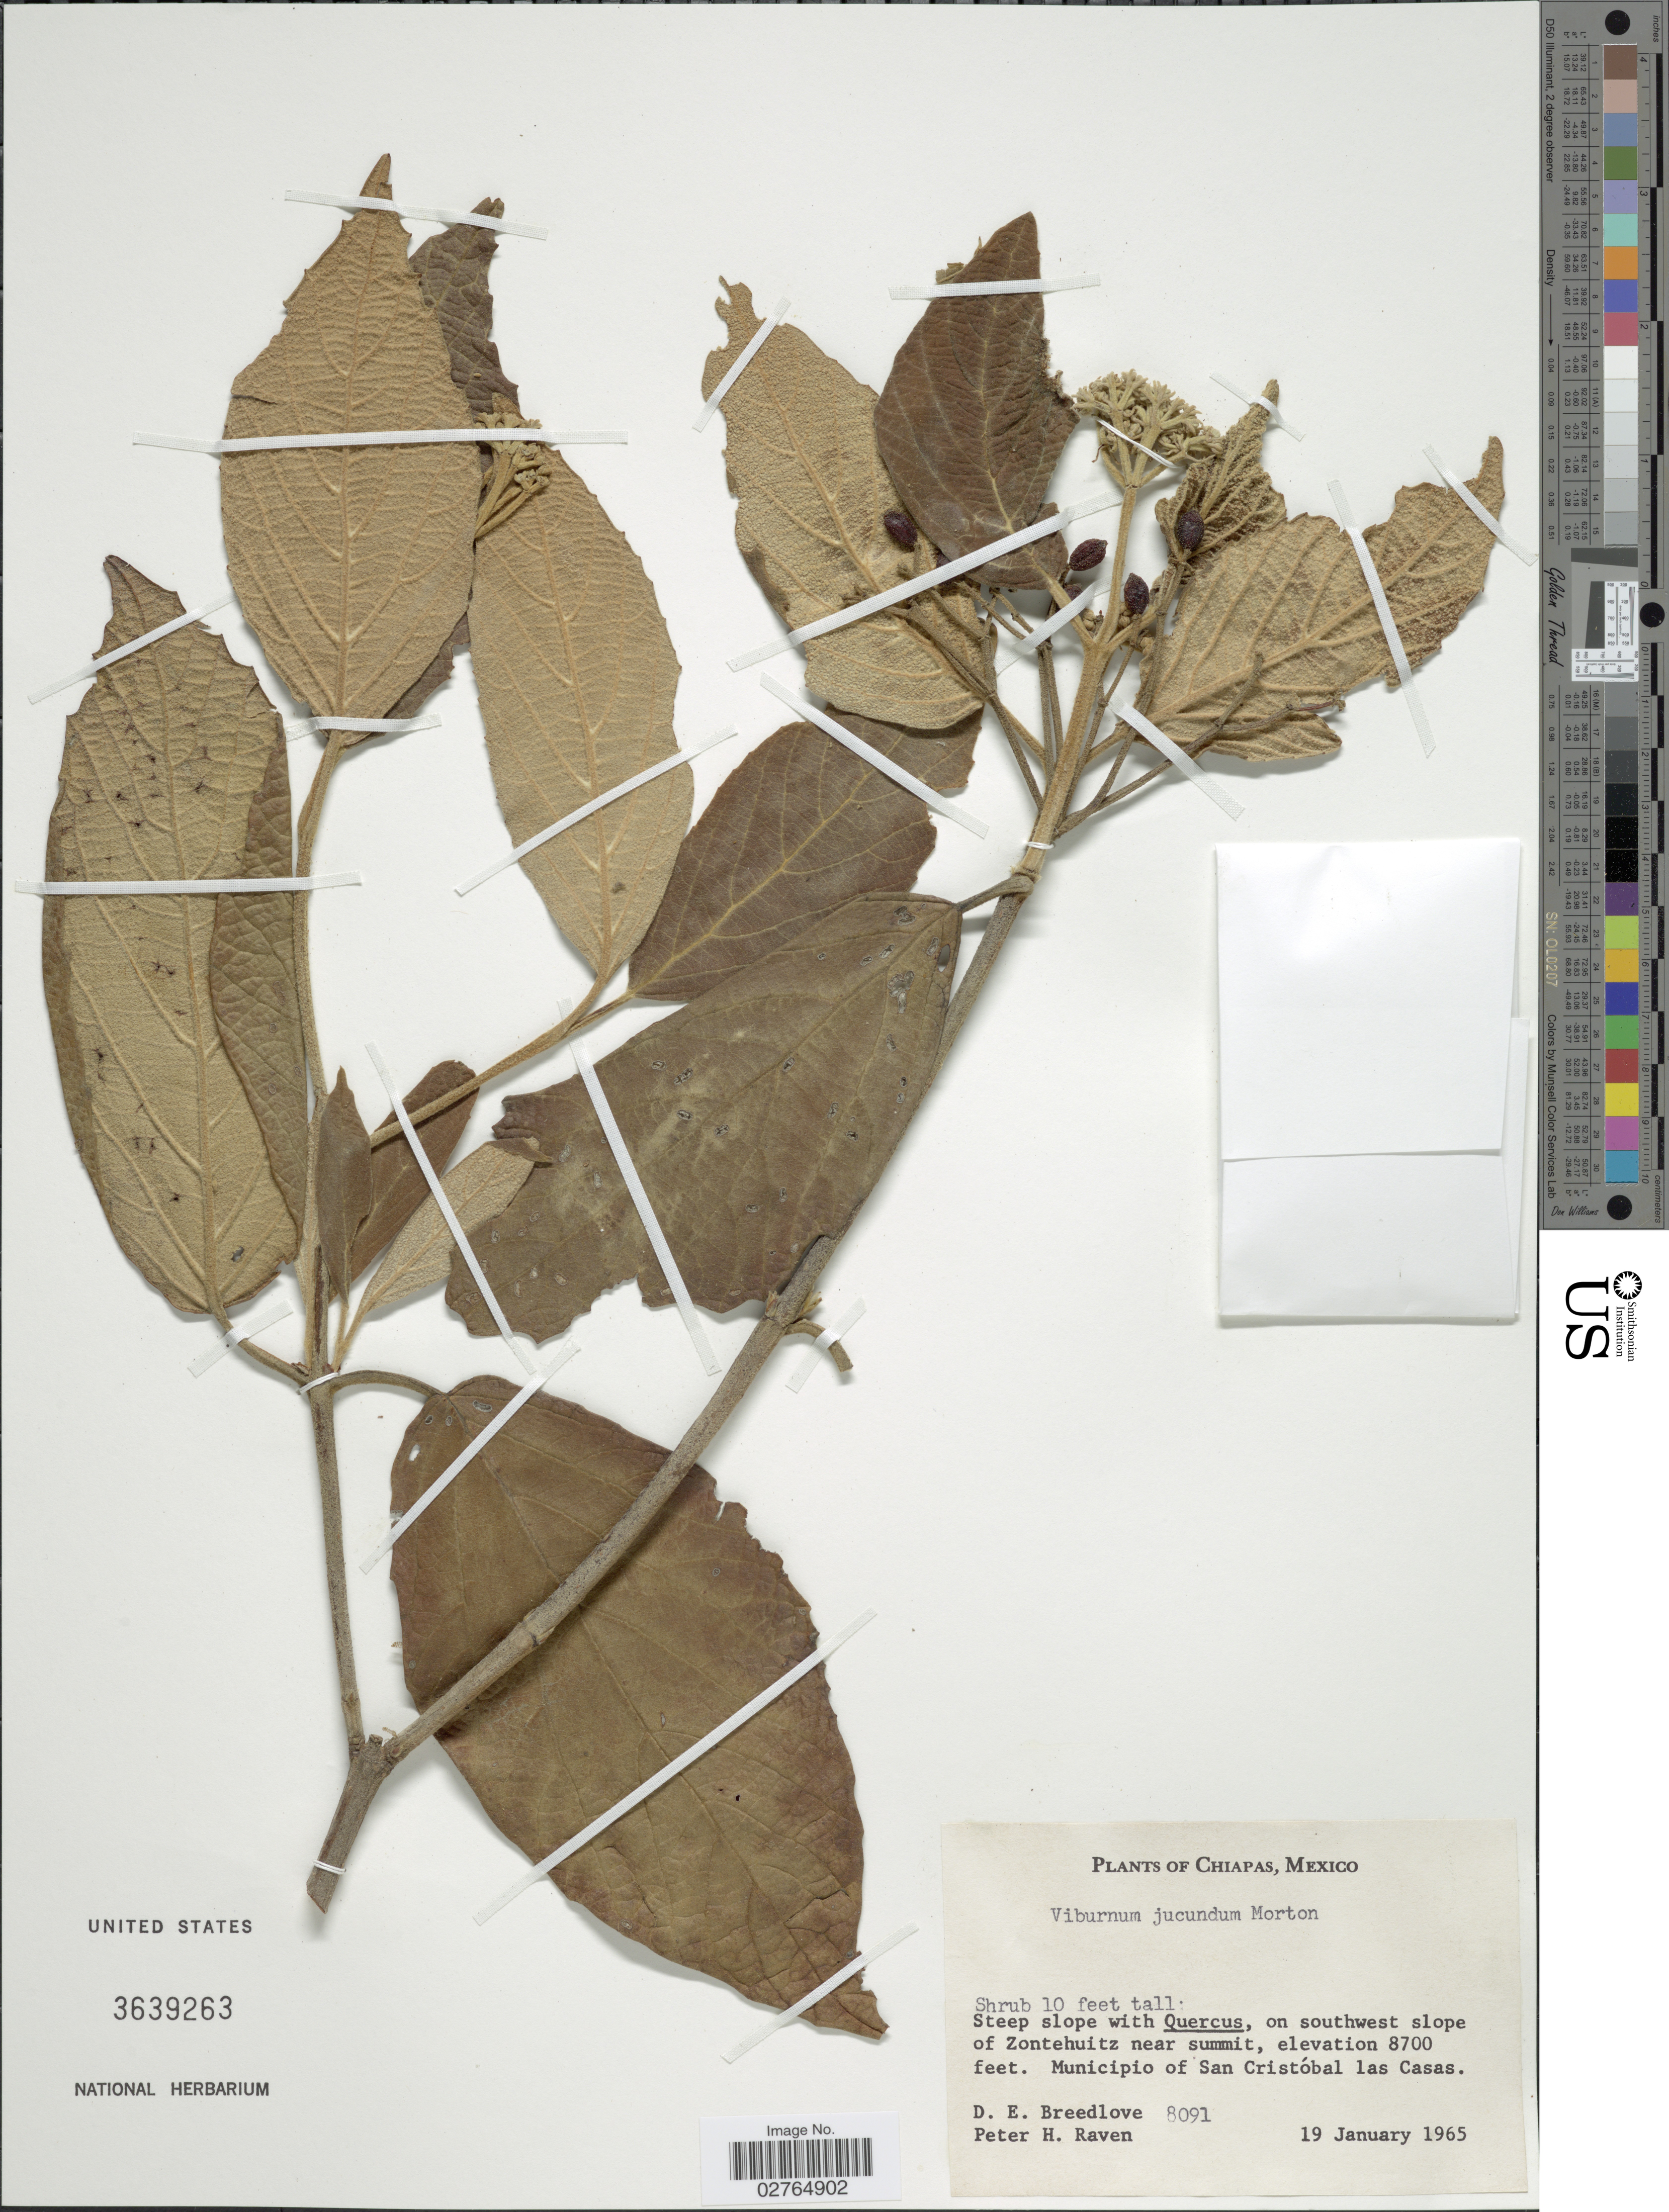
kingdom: Plantae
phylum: Tracheophyta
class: Magnoliopsida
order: Dipsacales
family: Viburnaceae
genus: Viburnum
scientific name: Viburnum jucundum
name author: C.V. Morton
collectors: D. E. Breedlove & P. Raven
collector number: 8091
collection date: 1965-01-19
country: Mexico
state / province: Chiapas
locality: On southwest slope of Zontehuitz near summit. Municipio of San Cristóbal las Casas.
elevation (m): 2652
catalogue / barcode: US 3639263